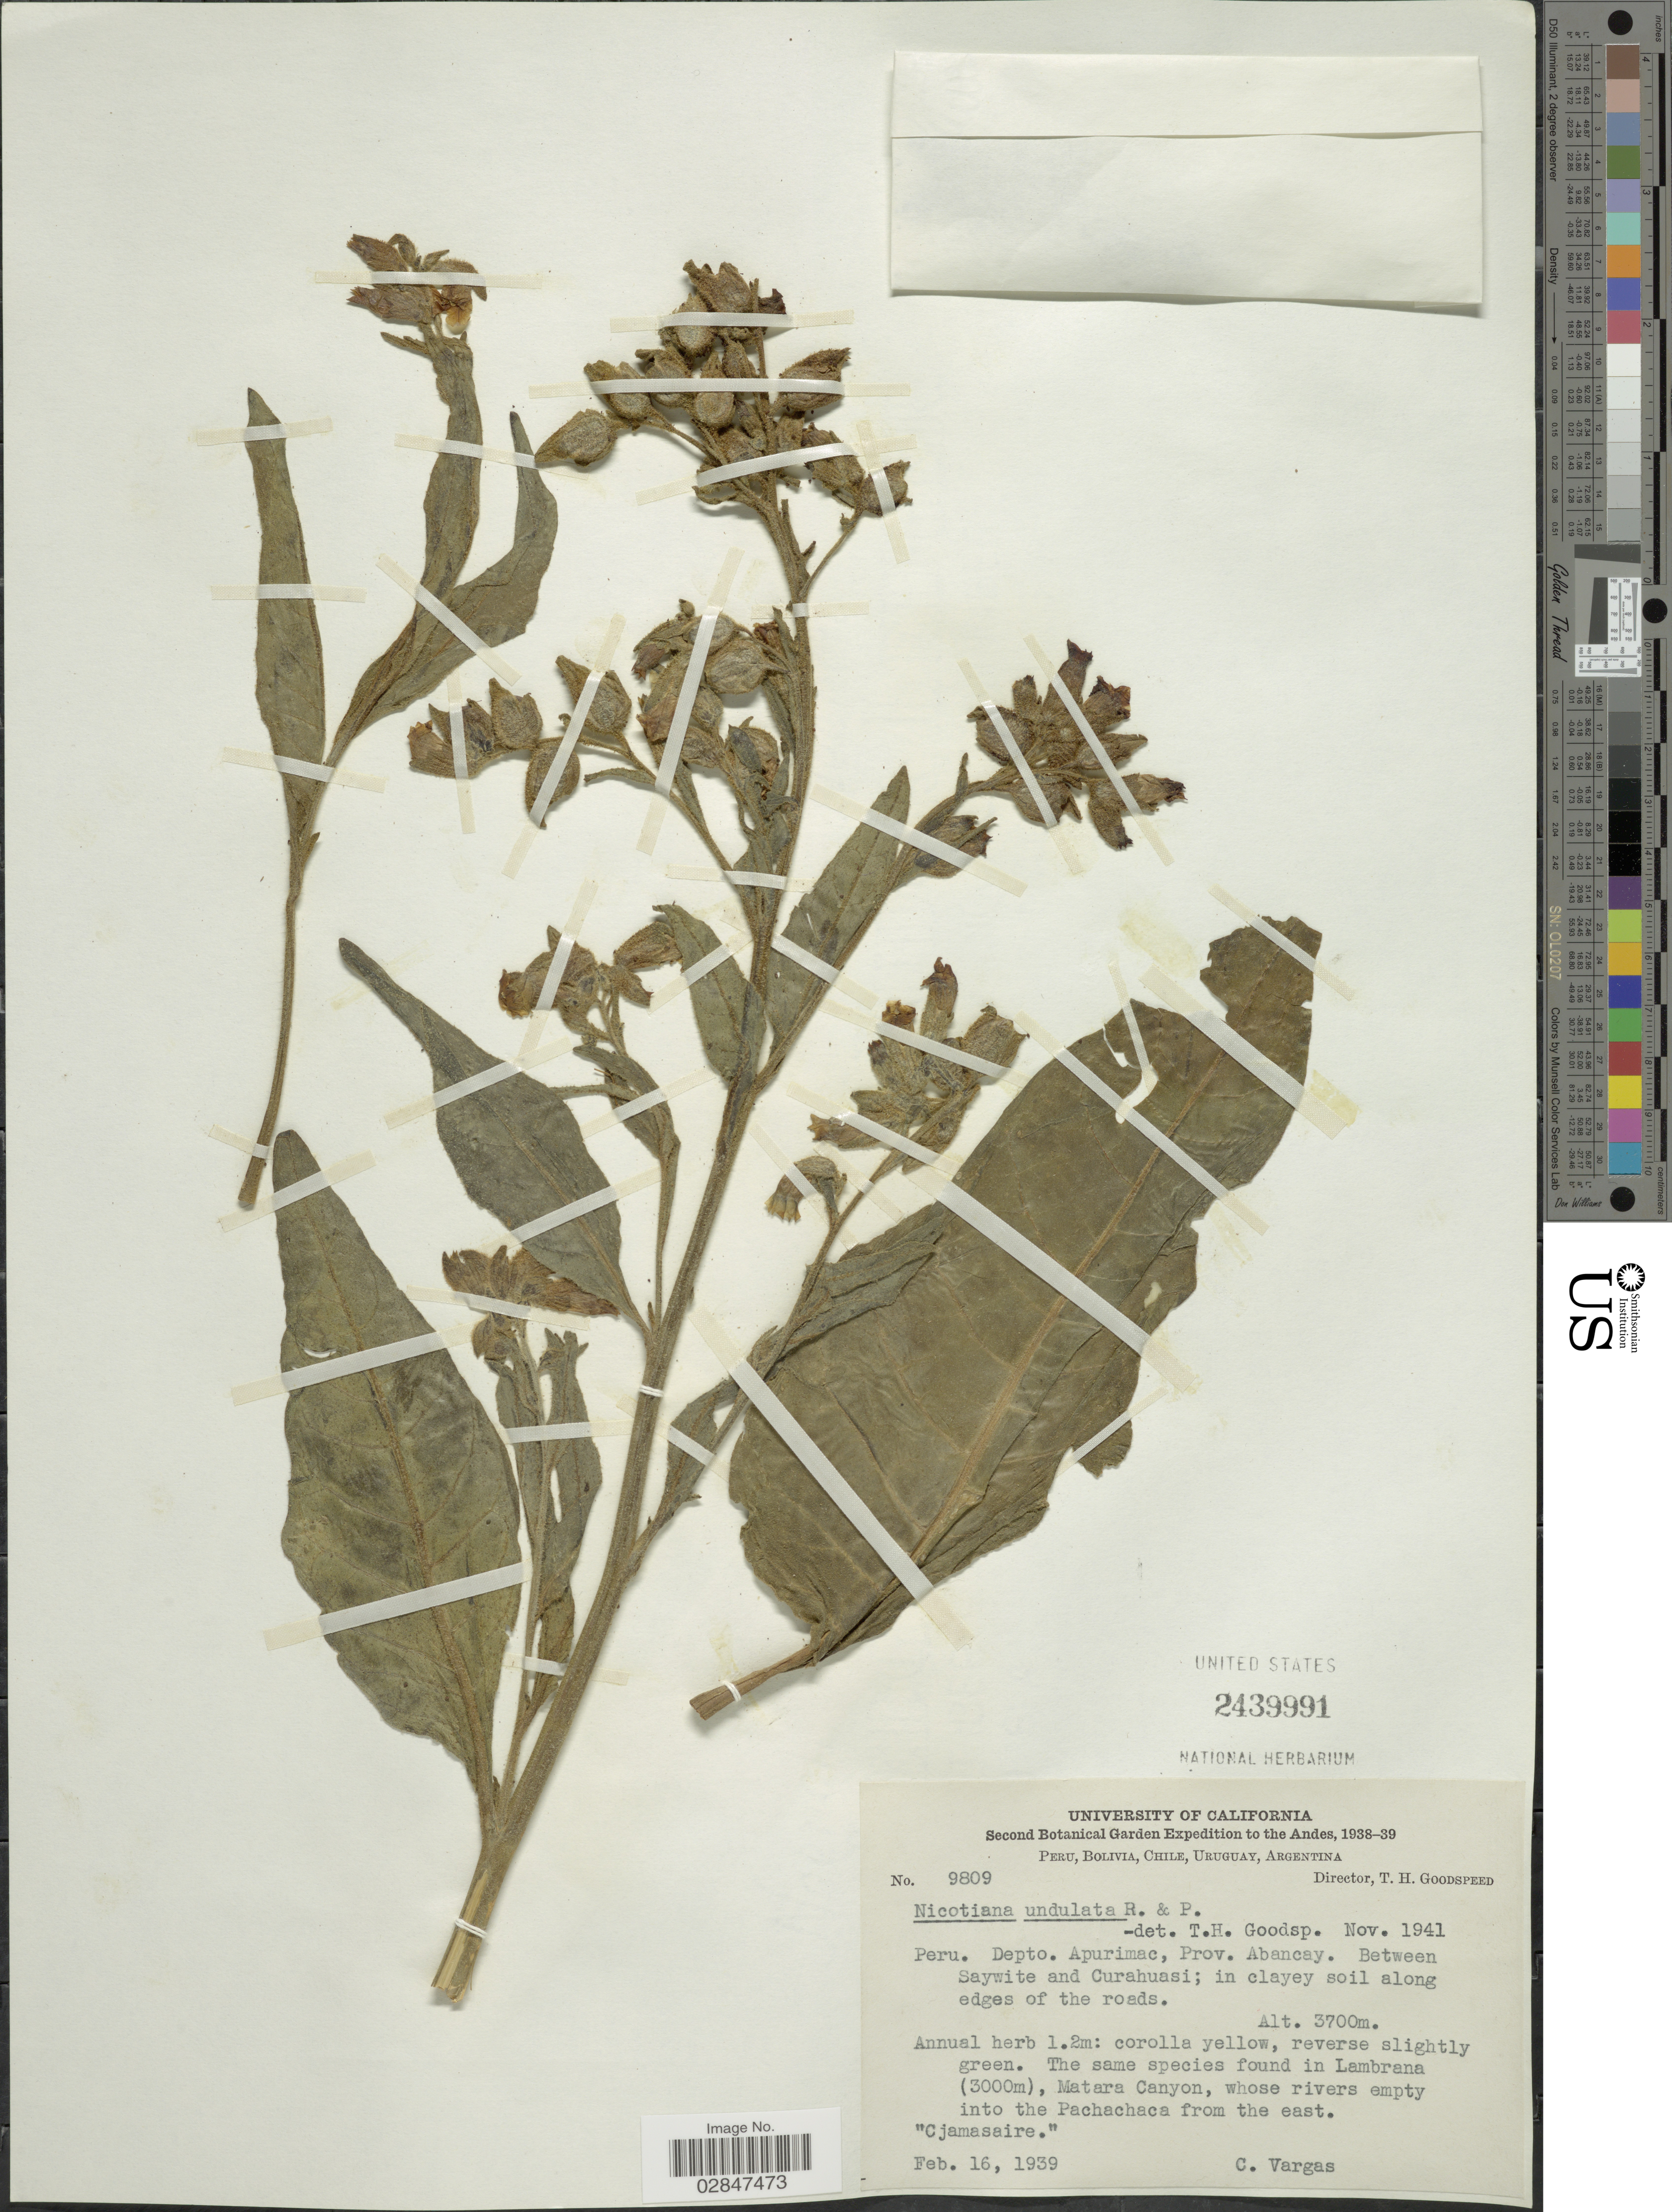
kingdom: Plantae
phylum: Tracheophyta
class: Magnoliopsida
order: Solanales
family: Solanaceae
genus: Nicotiana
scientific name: Nicotiana undulata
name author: Ruiz & Pav.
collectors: C. Vargas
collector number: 9809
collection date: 1939-02-16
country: Peru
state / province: Apurímac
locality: The Andes, Depto Apurimac, Prov. Abancay, Between Saywite and Curahuasi.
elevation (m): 3700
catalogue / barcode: US 2439991